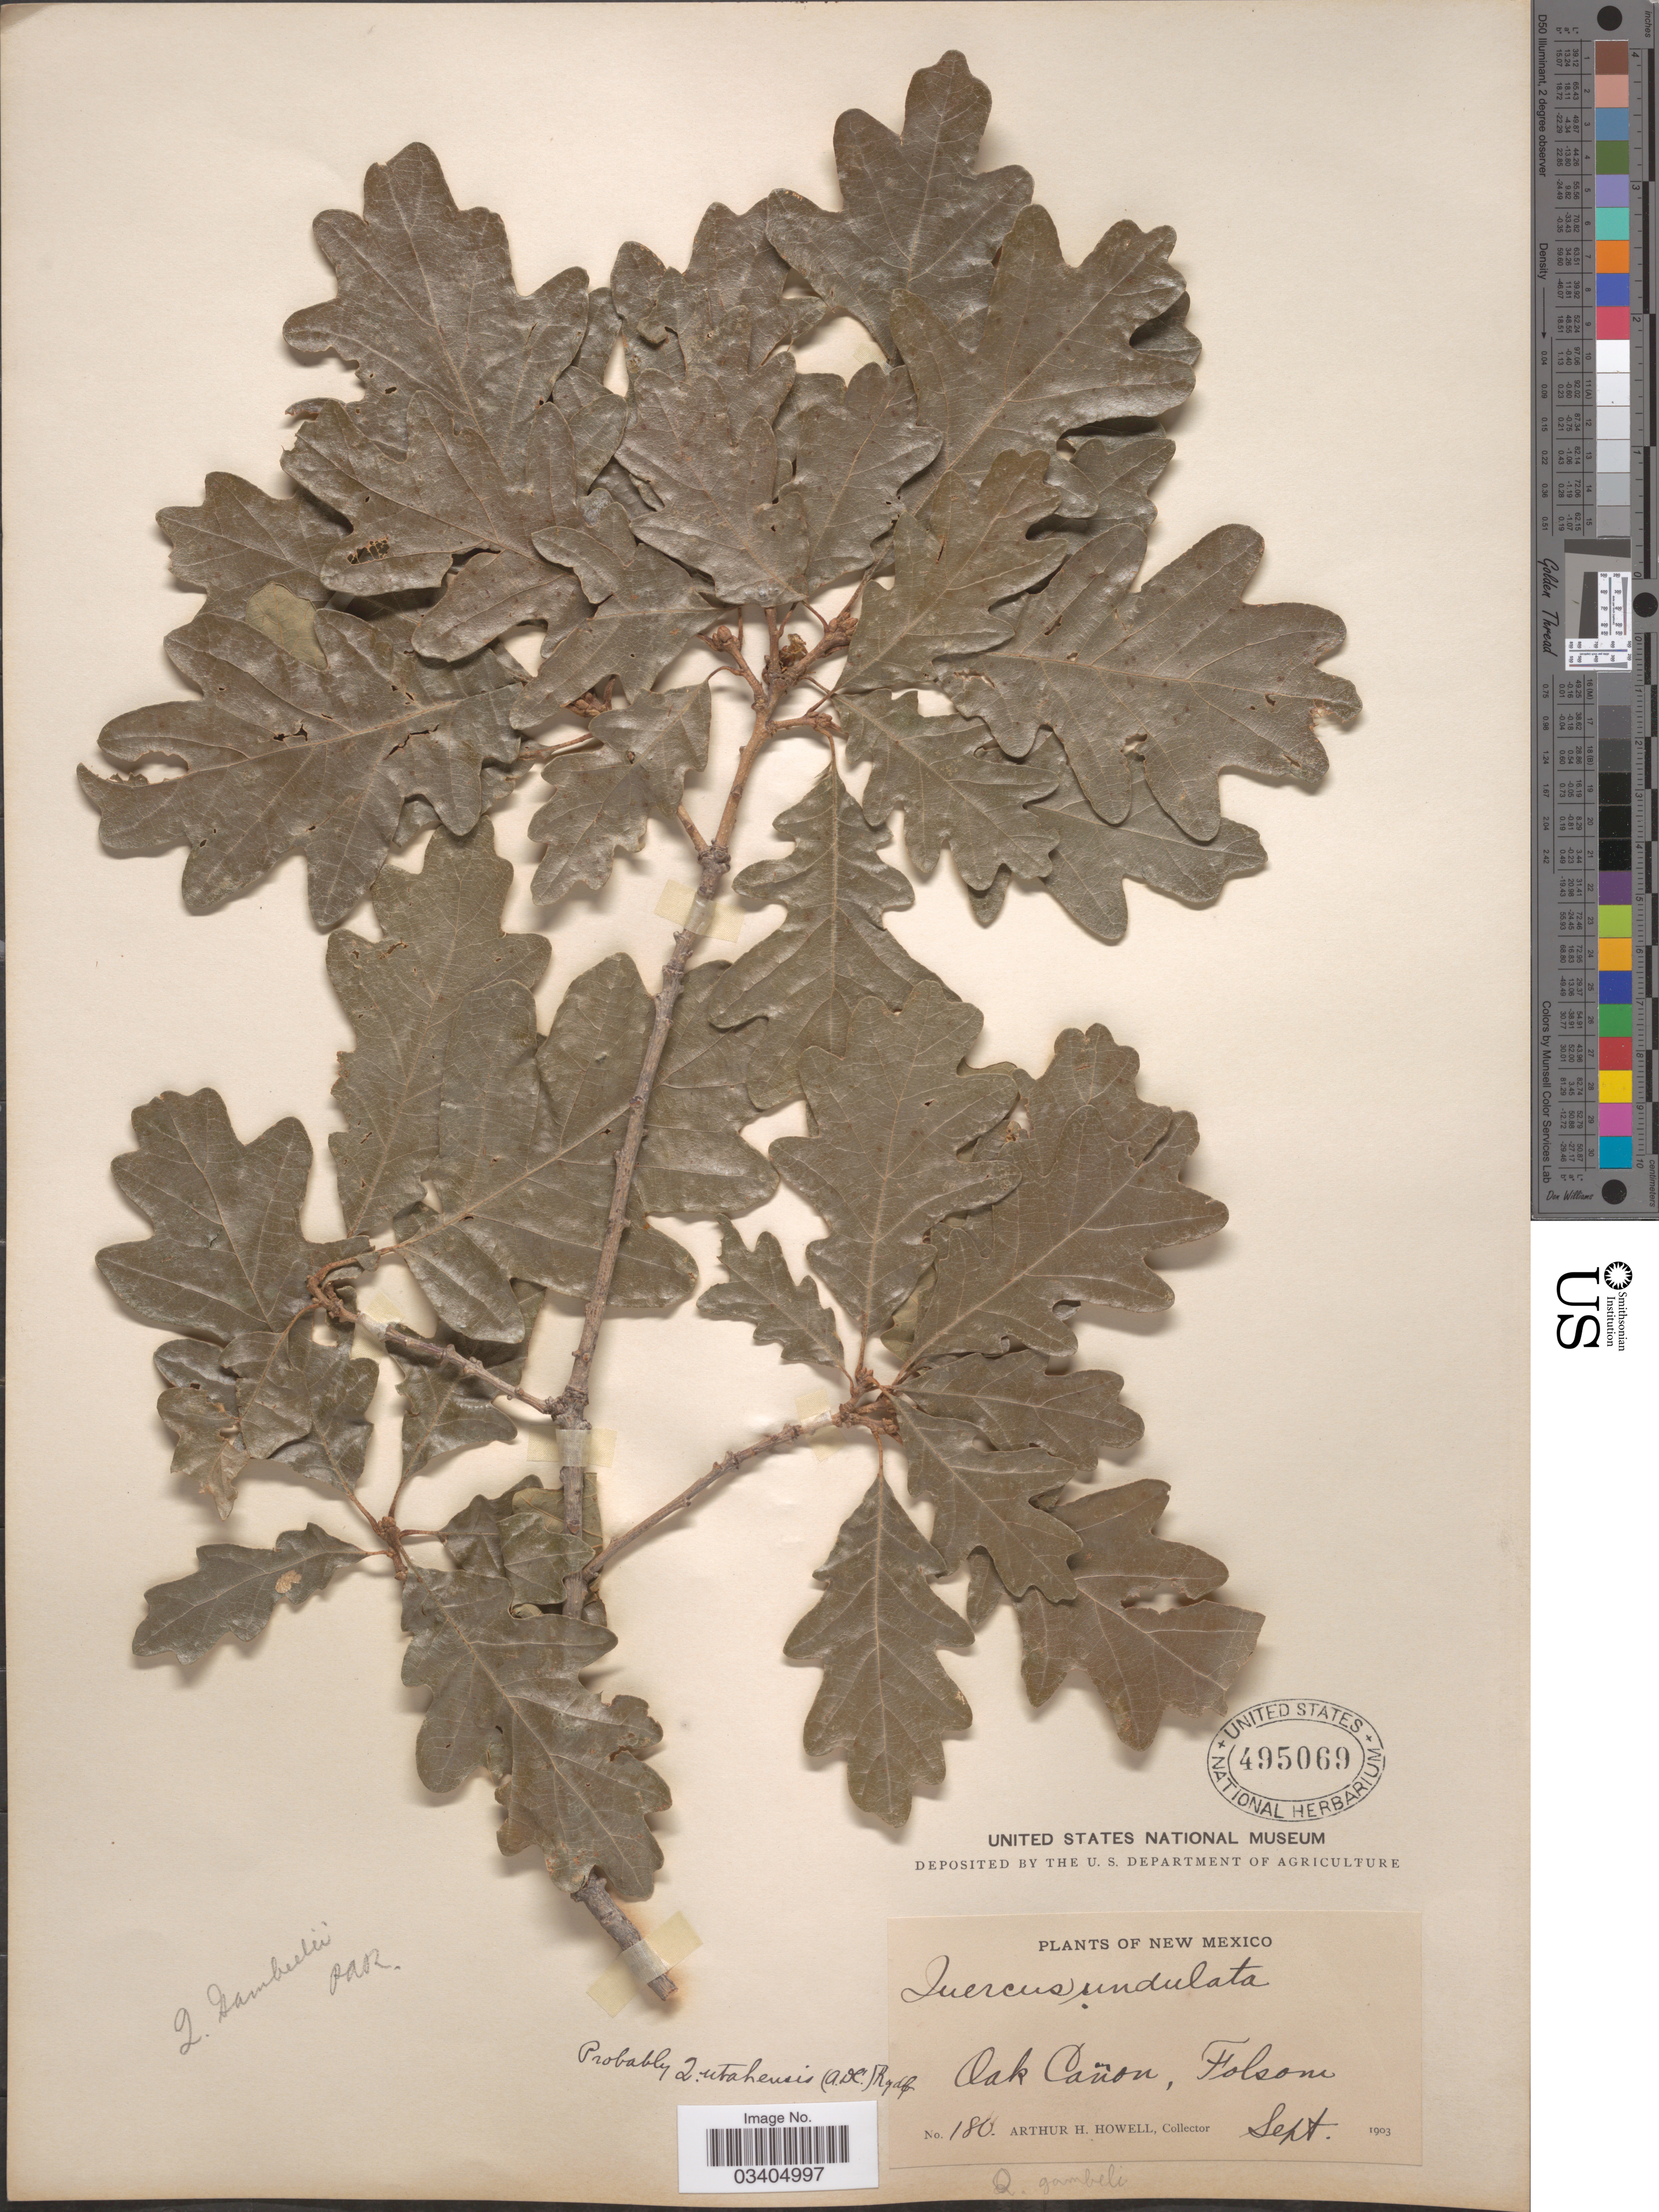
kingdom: Plantae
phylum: Tracheophyta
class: Magnoliopsida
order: Fagales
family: Fagaceae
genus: Quercus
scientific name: Quercus gambelii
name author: Nutt.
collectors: A. H. Howell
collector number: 180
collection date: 1903-09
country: United States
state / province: New Mexico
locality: Oak Cañon, Folsom.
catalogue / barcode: US 495069